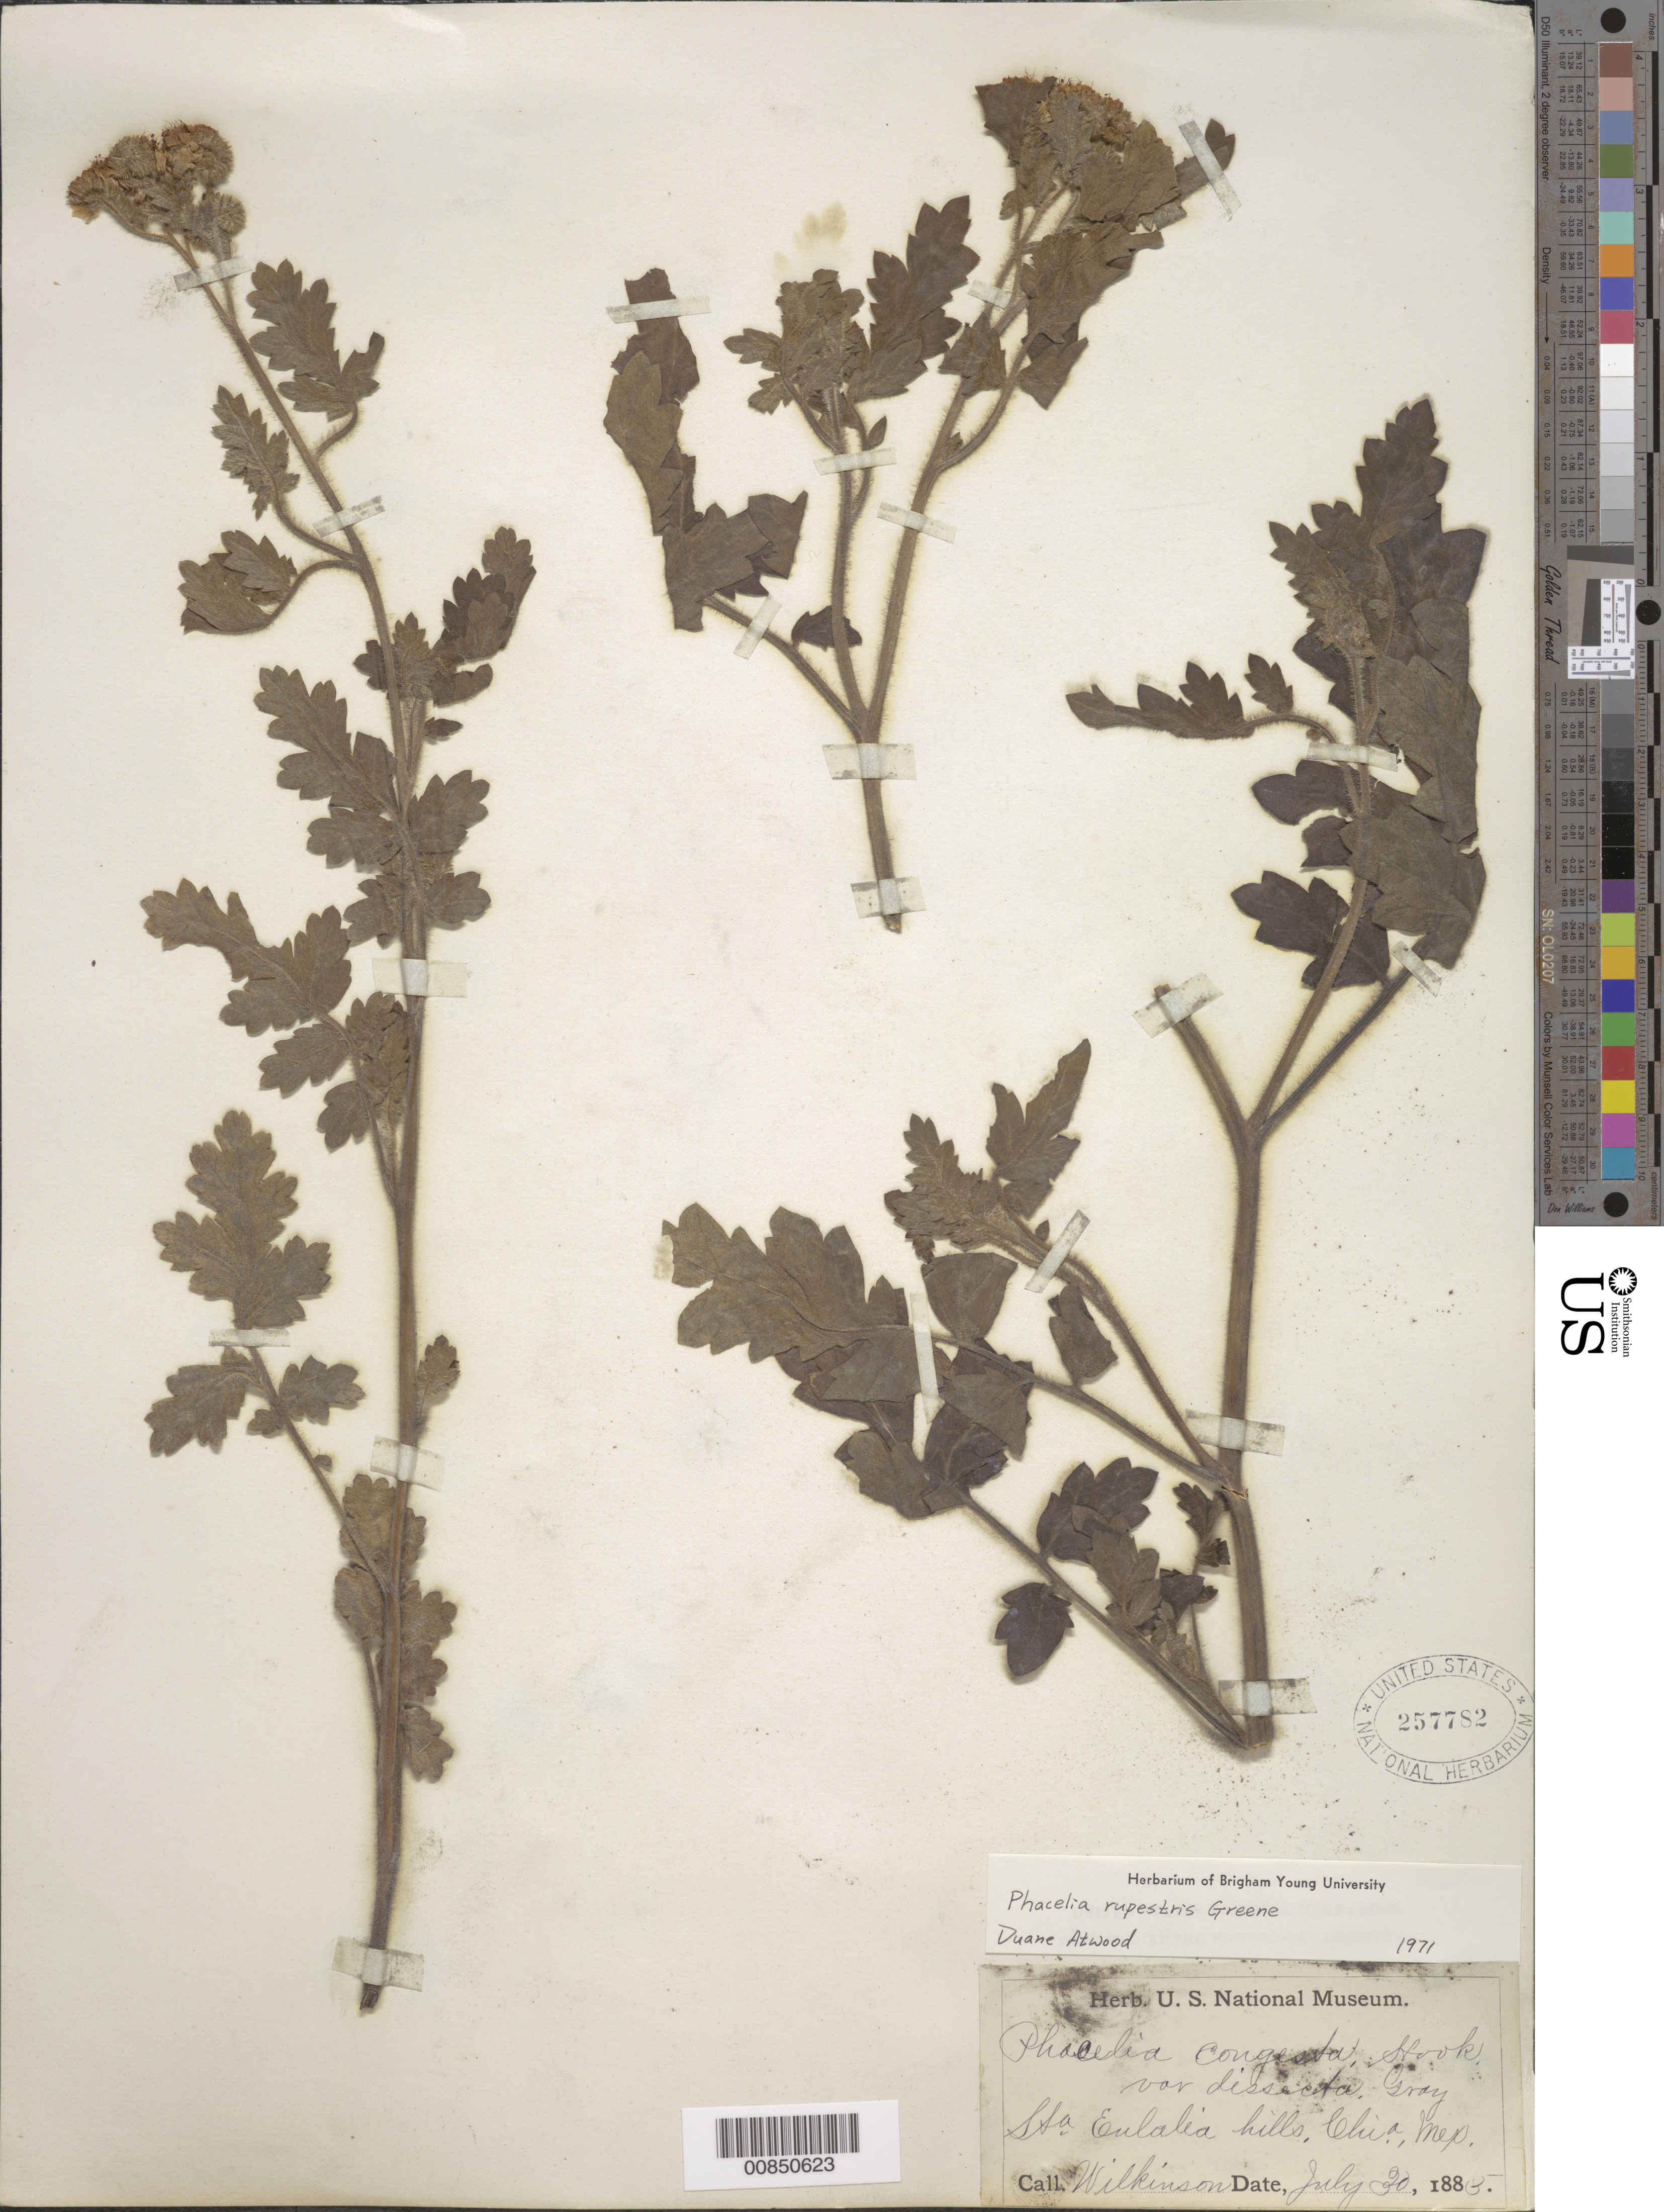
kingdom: Plantae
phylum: Tracheophyta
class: Magnoliopsida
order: Boraginales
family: Hydrophyllaceae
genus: Phacelia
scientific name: Phacelia rupestris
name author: Greene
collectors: E. Wilkinson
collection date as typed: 30 Jul 1885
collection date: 1885-07-30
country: Mexico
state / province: Chihuahua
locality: Sta. Eulalia hills, Chihuahua.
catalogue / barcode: US 257782